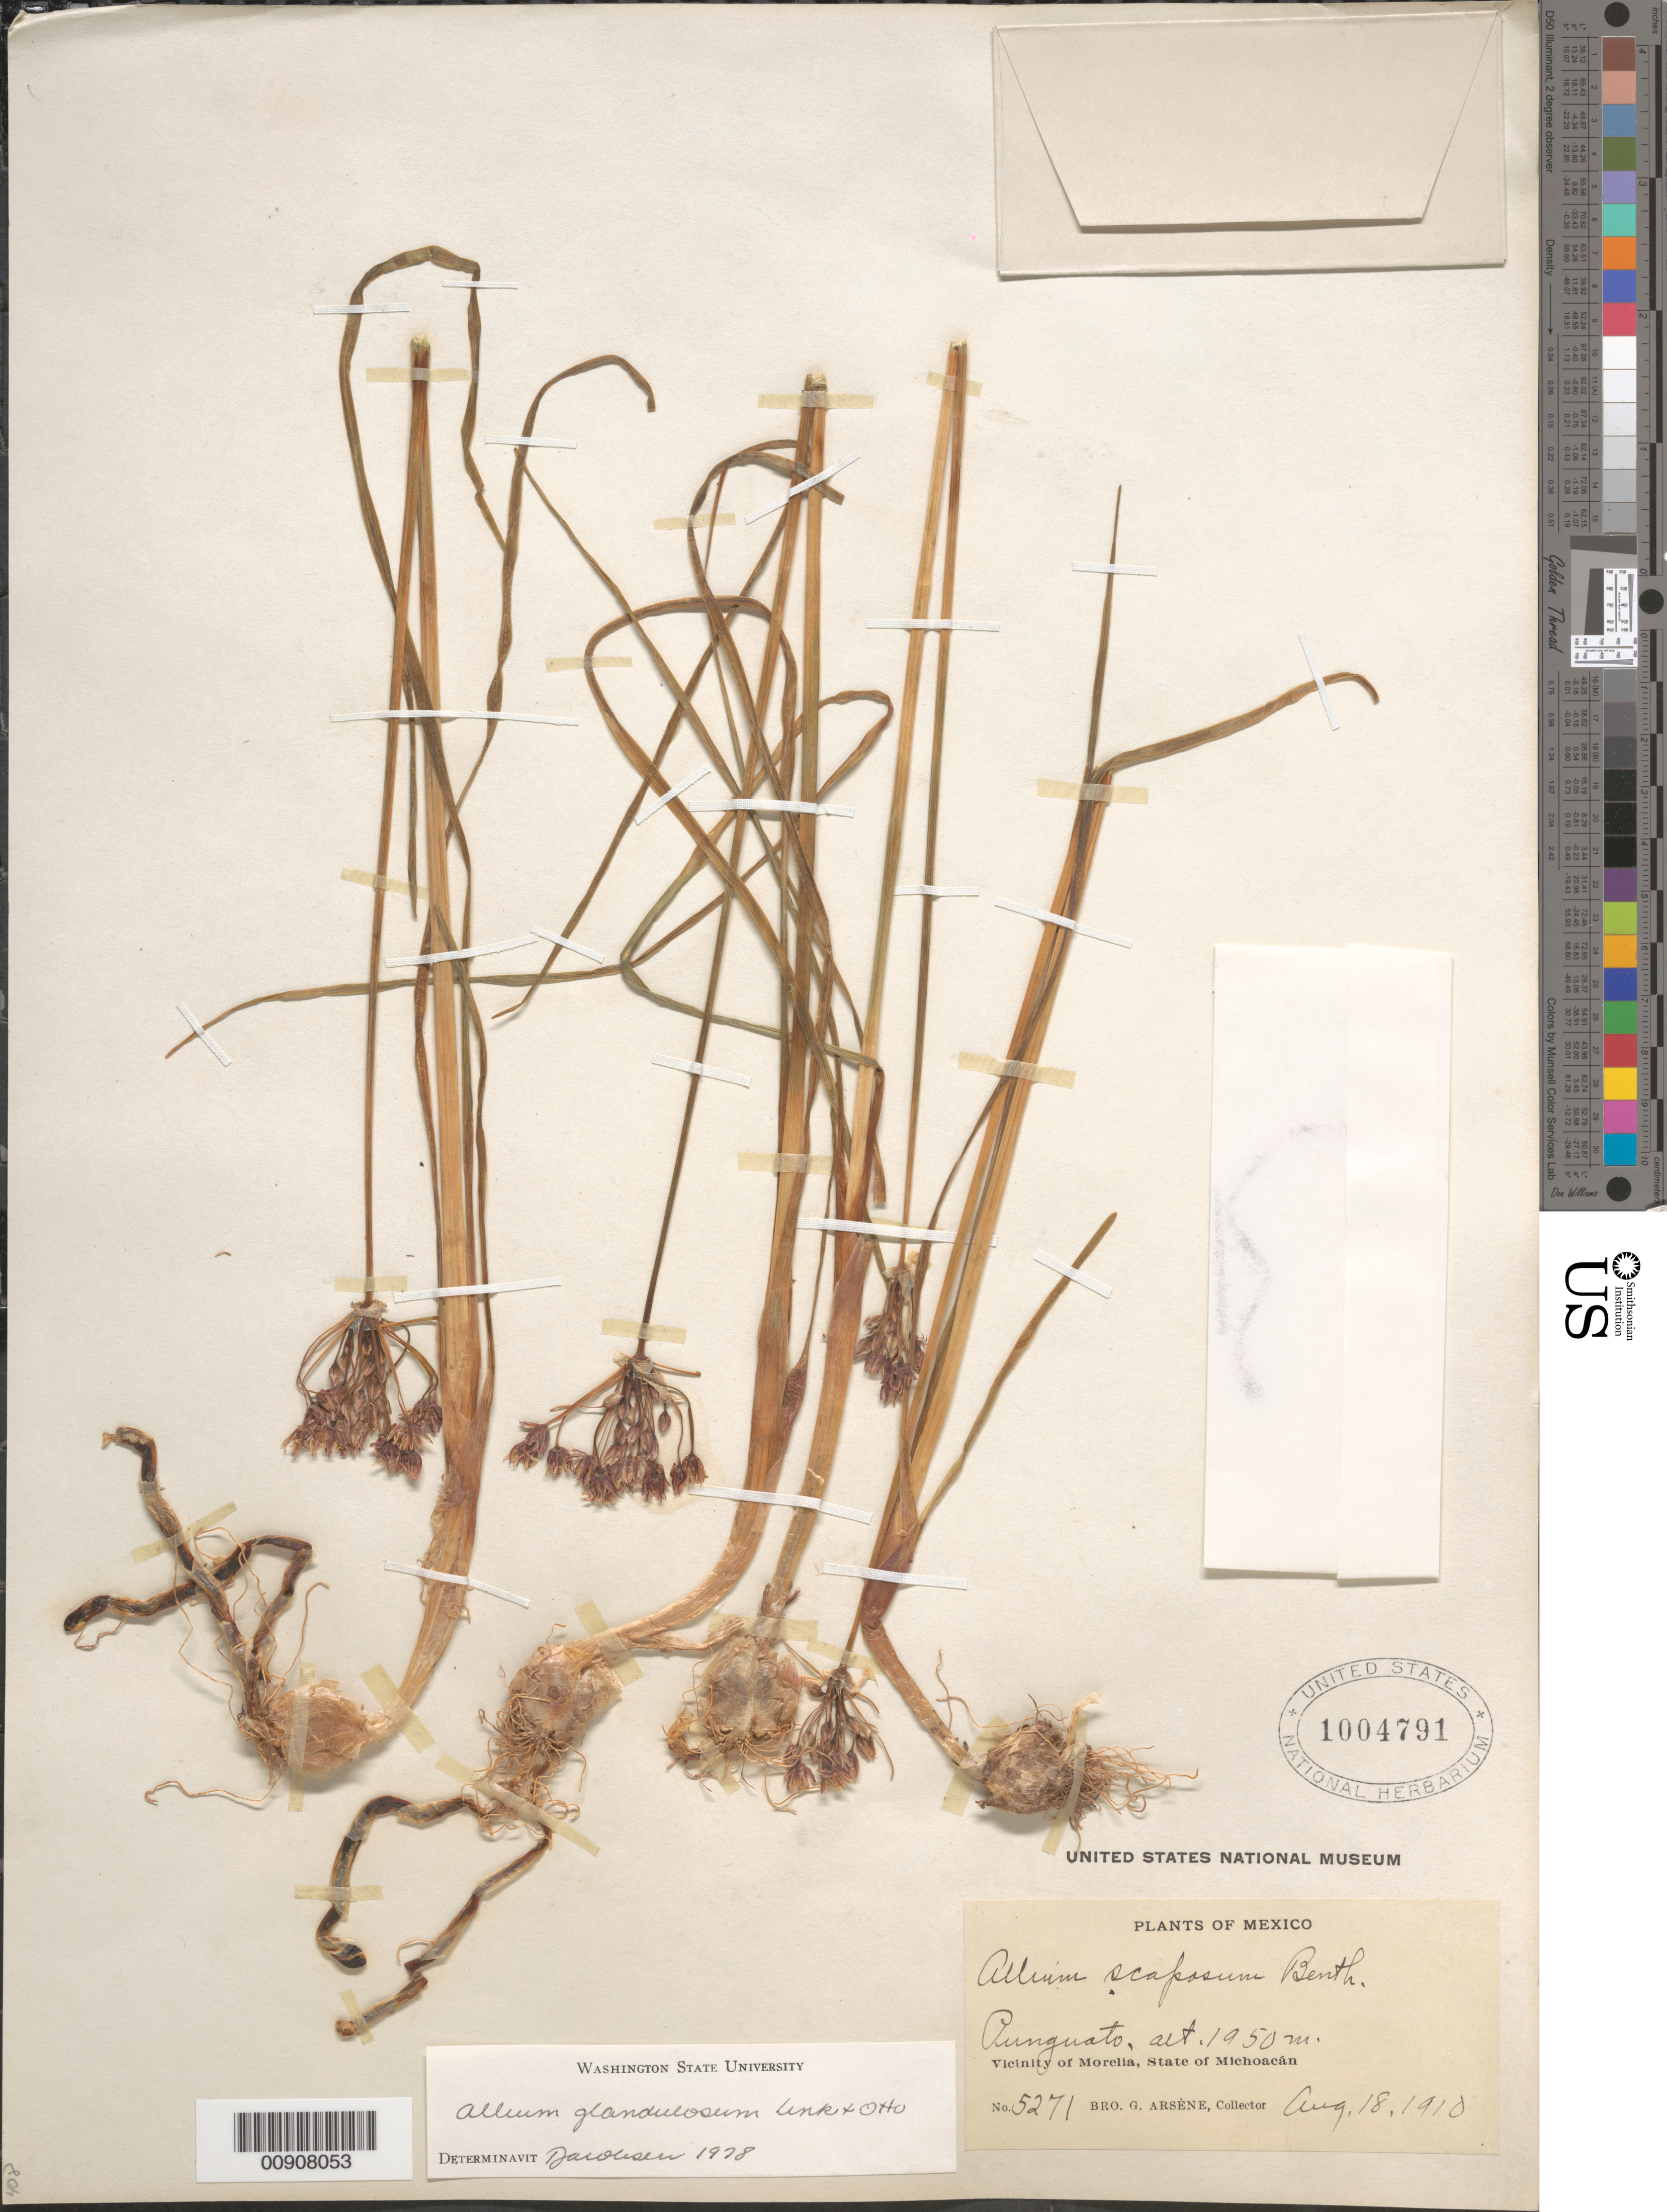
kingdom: Plantae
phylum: Tracheophyta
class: Liliopsida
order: Asparagales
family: Amaryllidaceae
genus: Allium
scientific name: Allium glandulosum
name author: Link & Otto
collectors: Bro. G. Arsène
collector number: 5271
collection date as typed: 18 Aug 1910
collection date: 1910-08-18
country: Mexico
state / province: Michoacán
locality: Punguato. Vicinity of Morelia, State of Michoacán.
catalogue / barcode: US 1004791